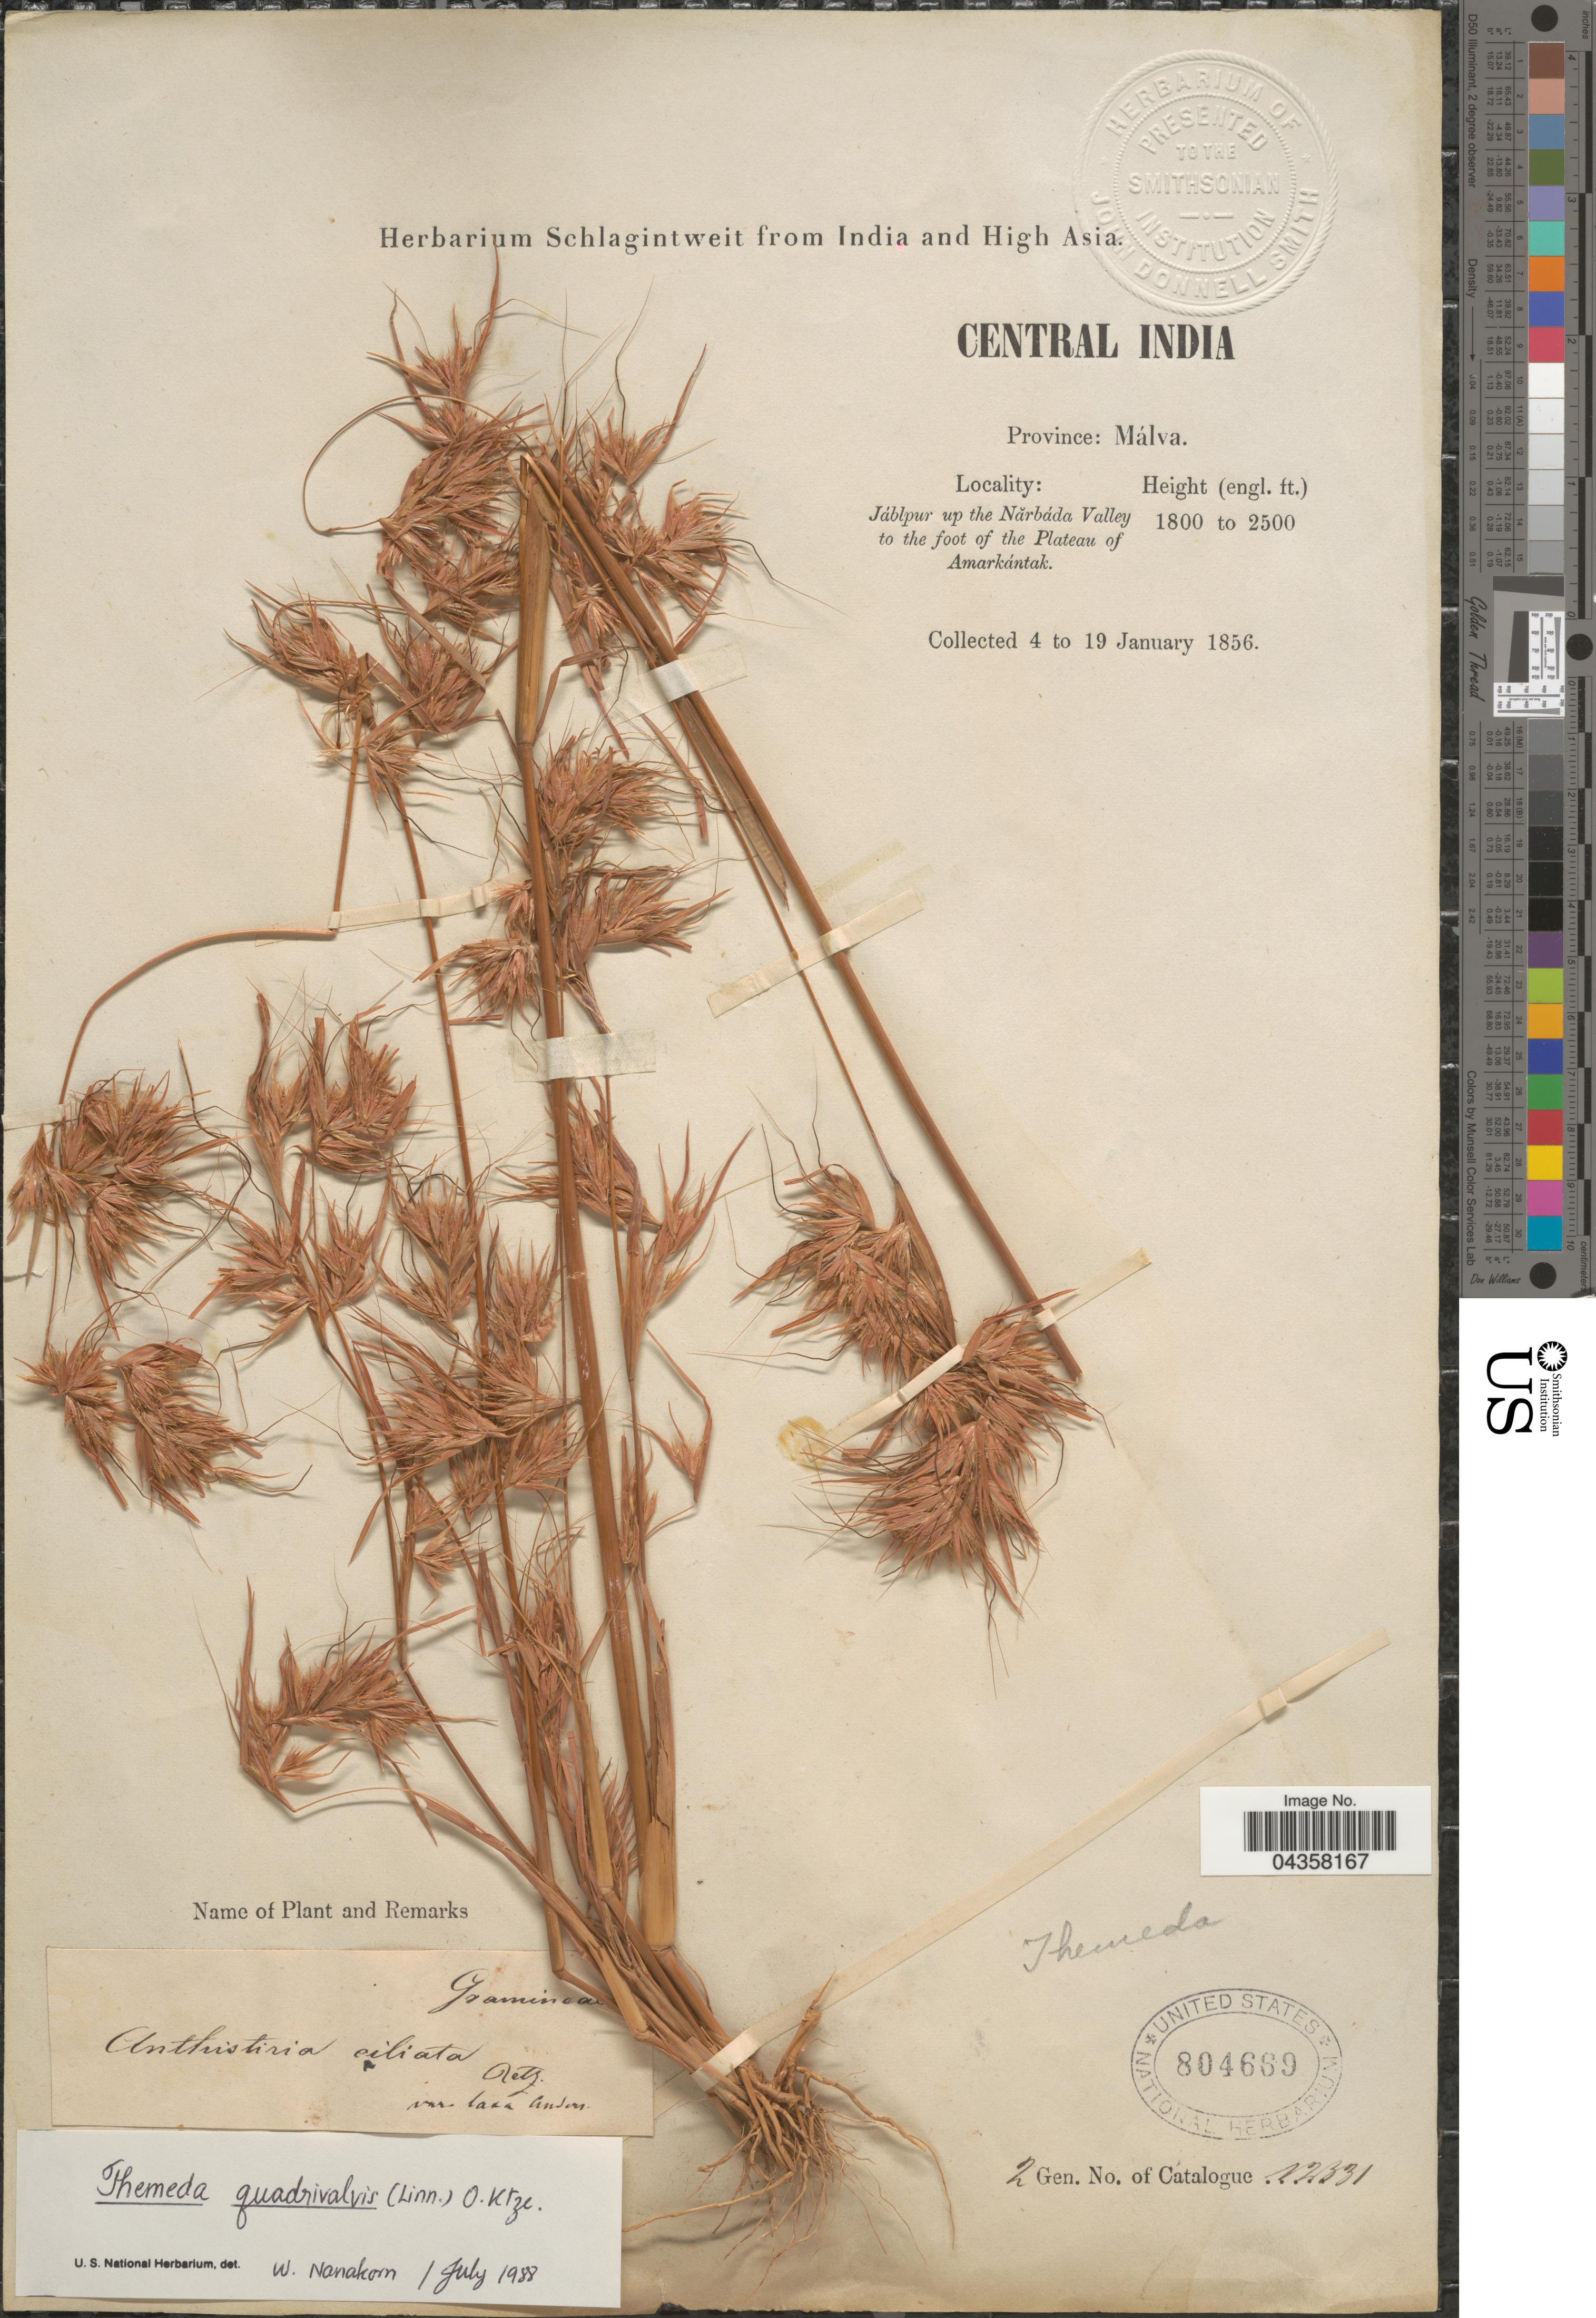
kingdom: Plantae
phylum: Tracheophyta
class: Liliopsida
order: Poales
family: Poaceae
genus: Themeda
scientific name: Themeda quadrivalvis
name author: (L.) Kuntze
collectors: ex herb. Schlagintweit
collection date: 1856-01-04/1856-01-19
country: India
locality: Central India. Province: Málva. Jáblpur up to Nărbáda Valley to the foot of the Plateau of Amarkántak.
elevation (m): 549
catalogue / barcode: US 804669